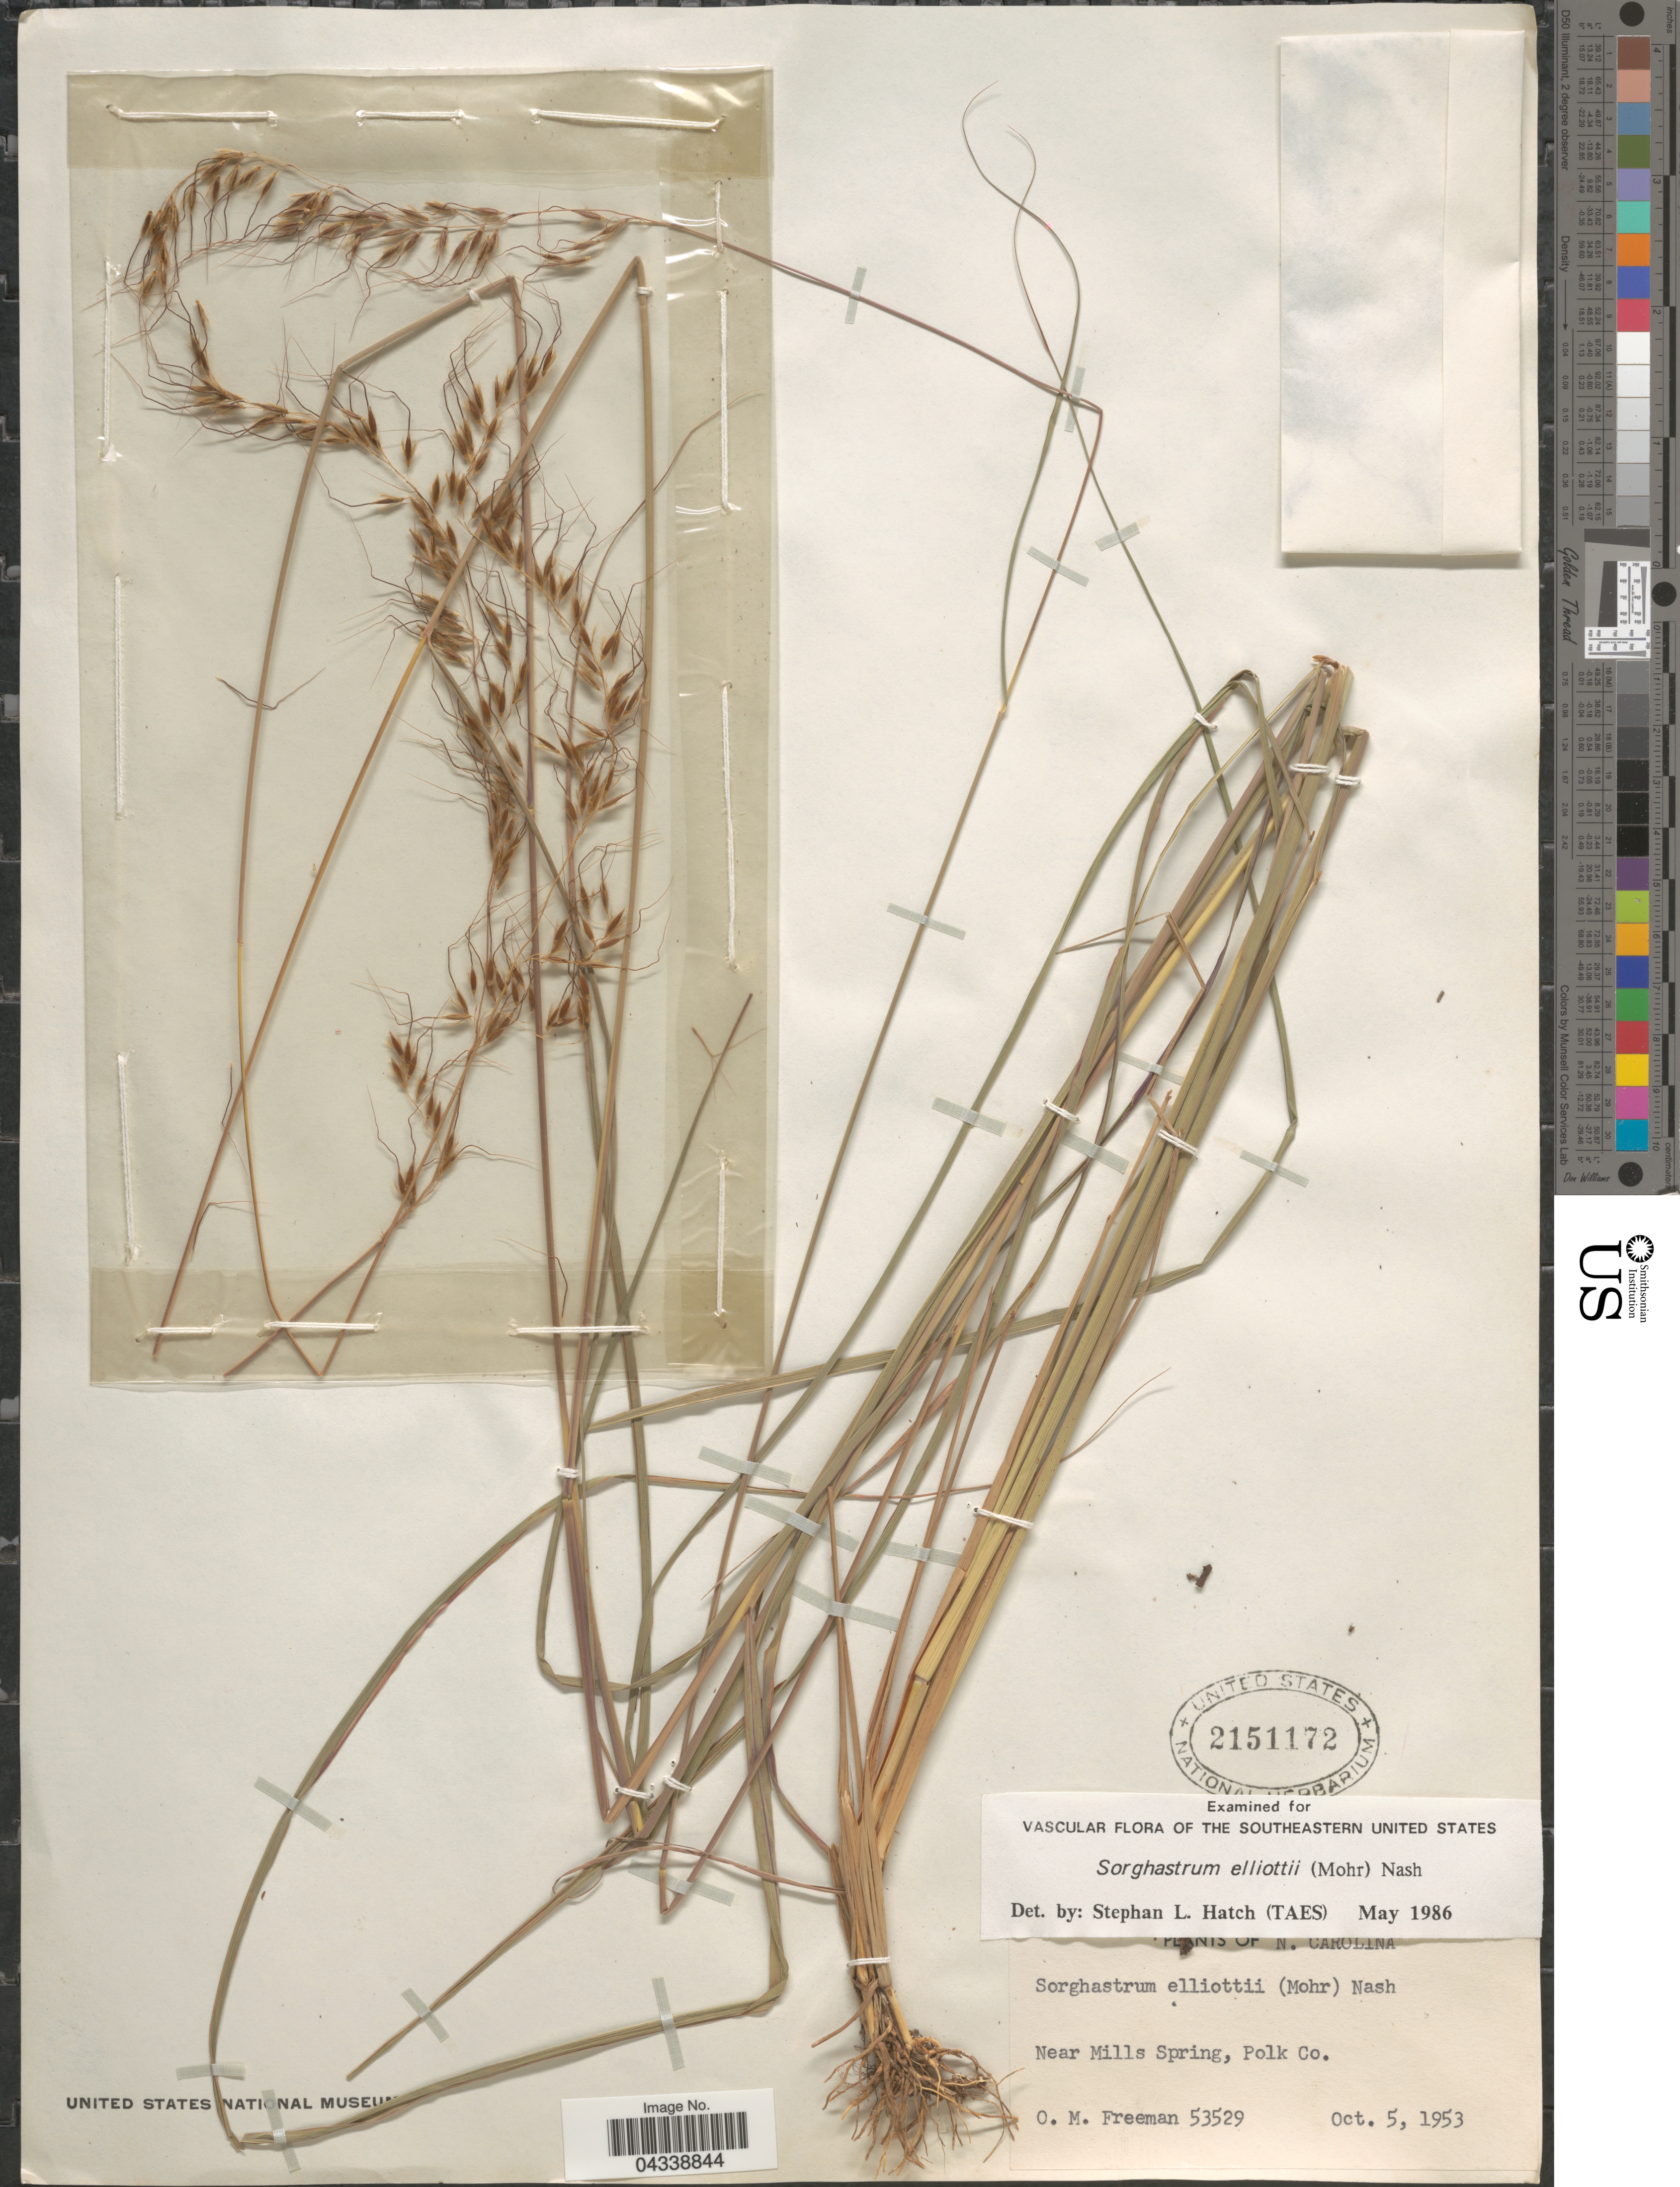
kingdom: Plantae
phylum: Tracheophyta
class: Liliopsida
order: Poales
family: Poaceae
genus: Sorghastrum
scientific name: Sorghastrum elliottii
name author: (C. Mohr) Nash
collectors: O. Freeman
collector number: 53529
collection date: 1953-10-05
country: United States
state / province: North Carolina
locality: Near Mills Spring, Polk Co.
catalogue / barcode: US 2151172